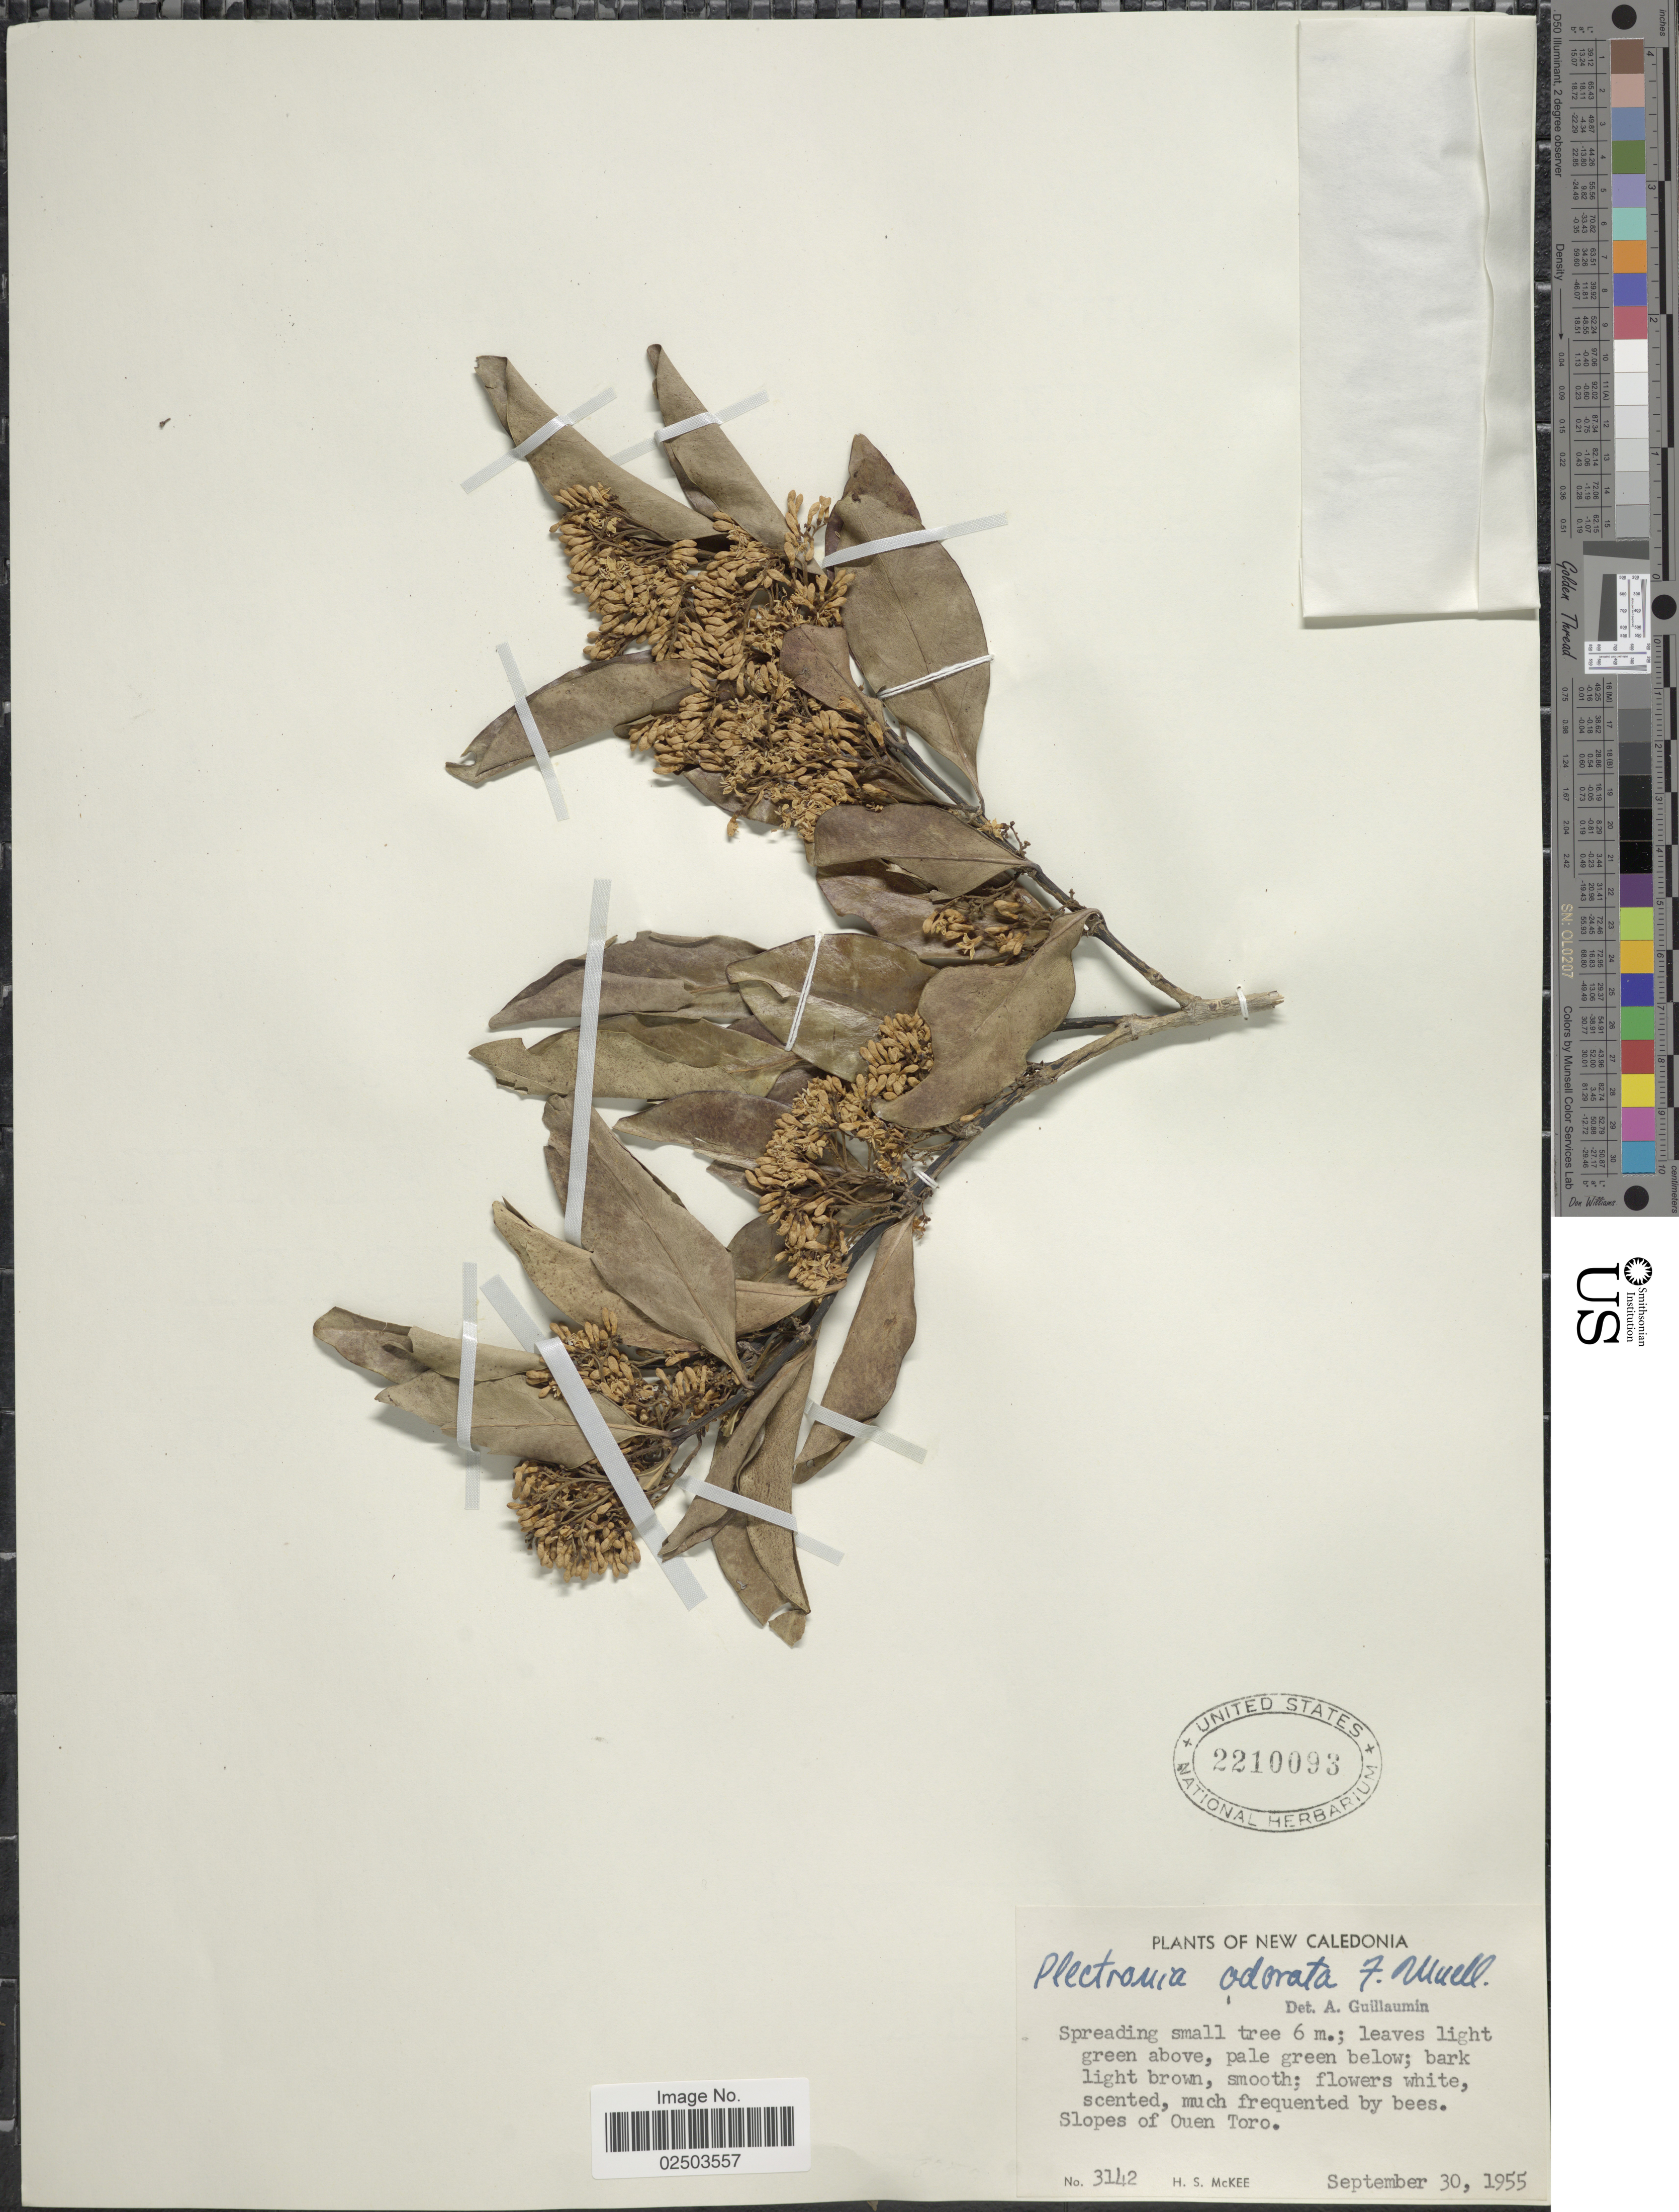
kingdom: Plantae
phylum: Tracheophyta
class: Magnoliopsida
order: Gentianales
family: Rubiaceae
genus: Psydrax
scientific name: Psydrax odorata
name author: (G. Forst.) A.C. Sm. & S.P. Darwin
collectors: H. S. McKee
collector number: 3142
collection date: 1955-09-30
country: New Caledonia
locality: Slopes of Ouen Toro.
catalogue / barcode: US 2210093